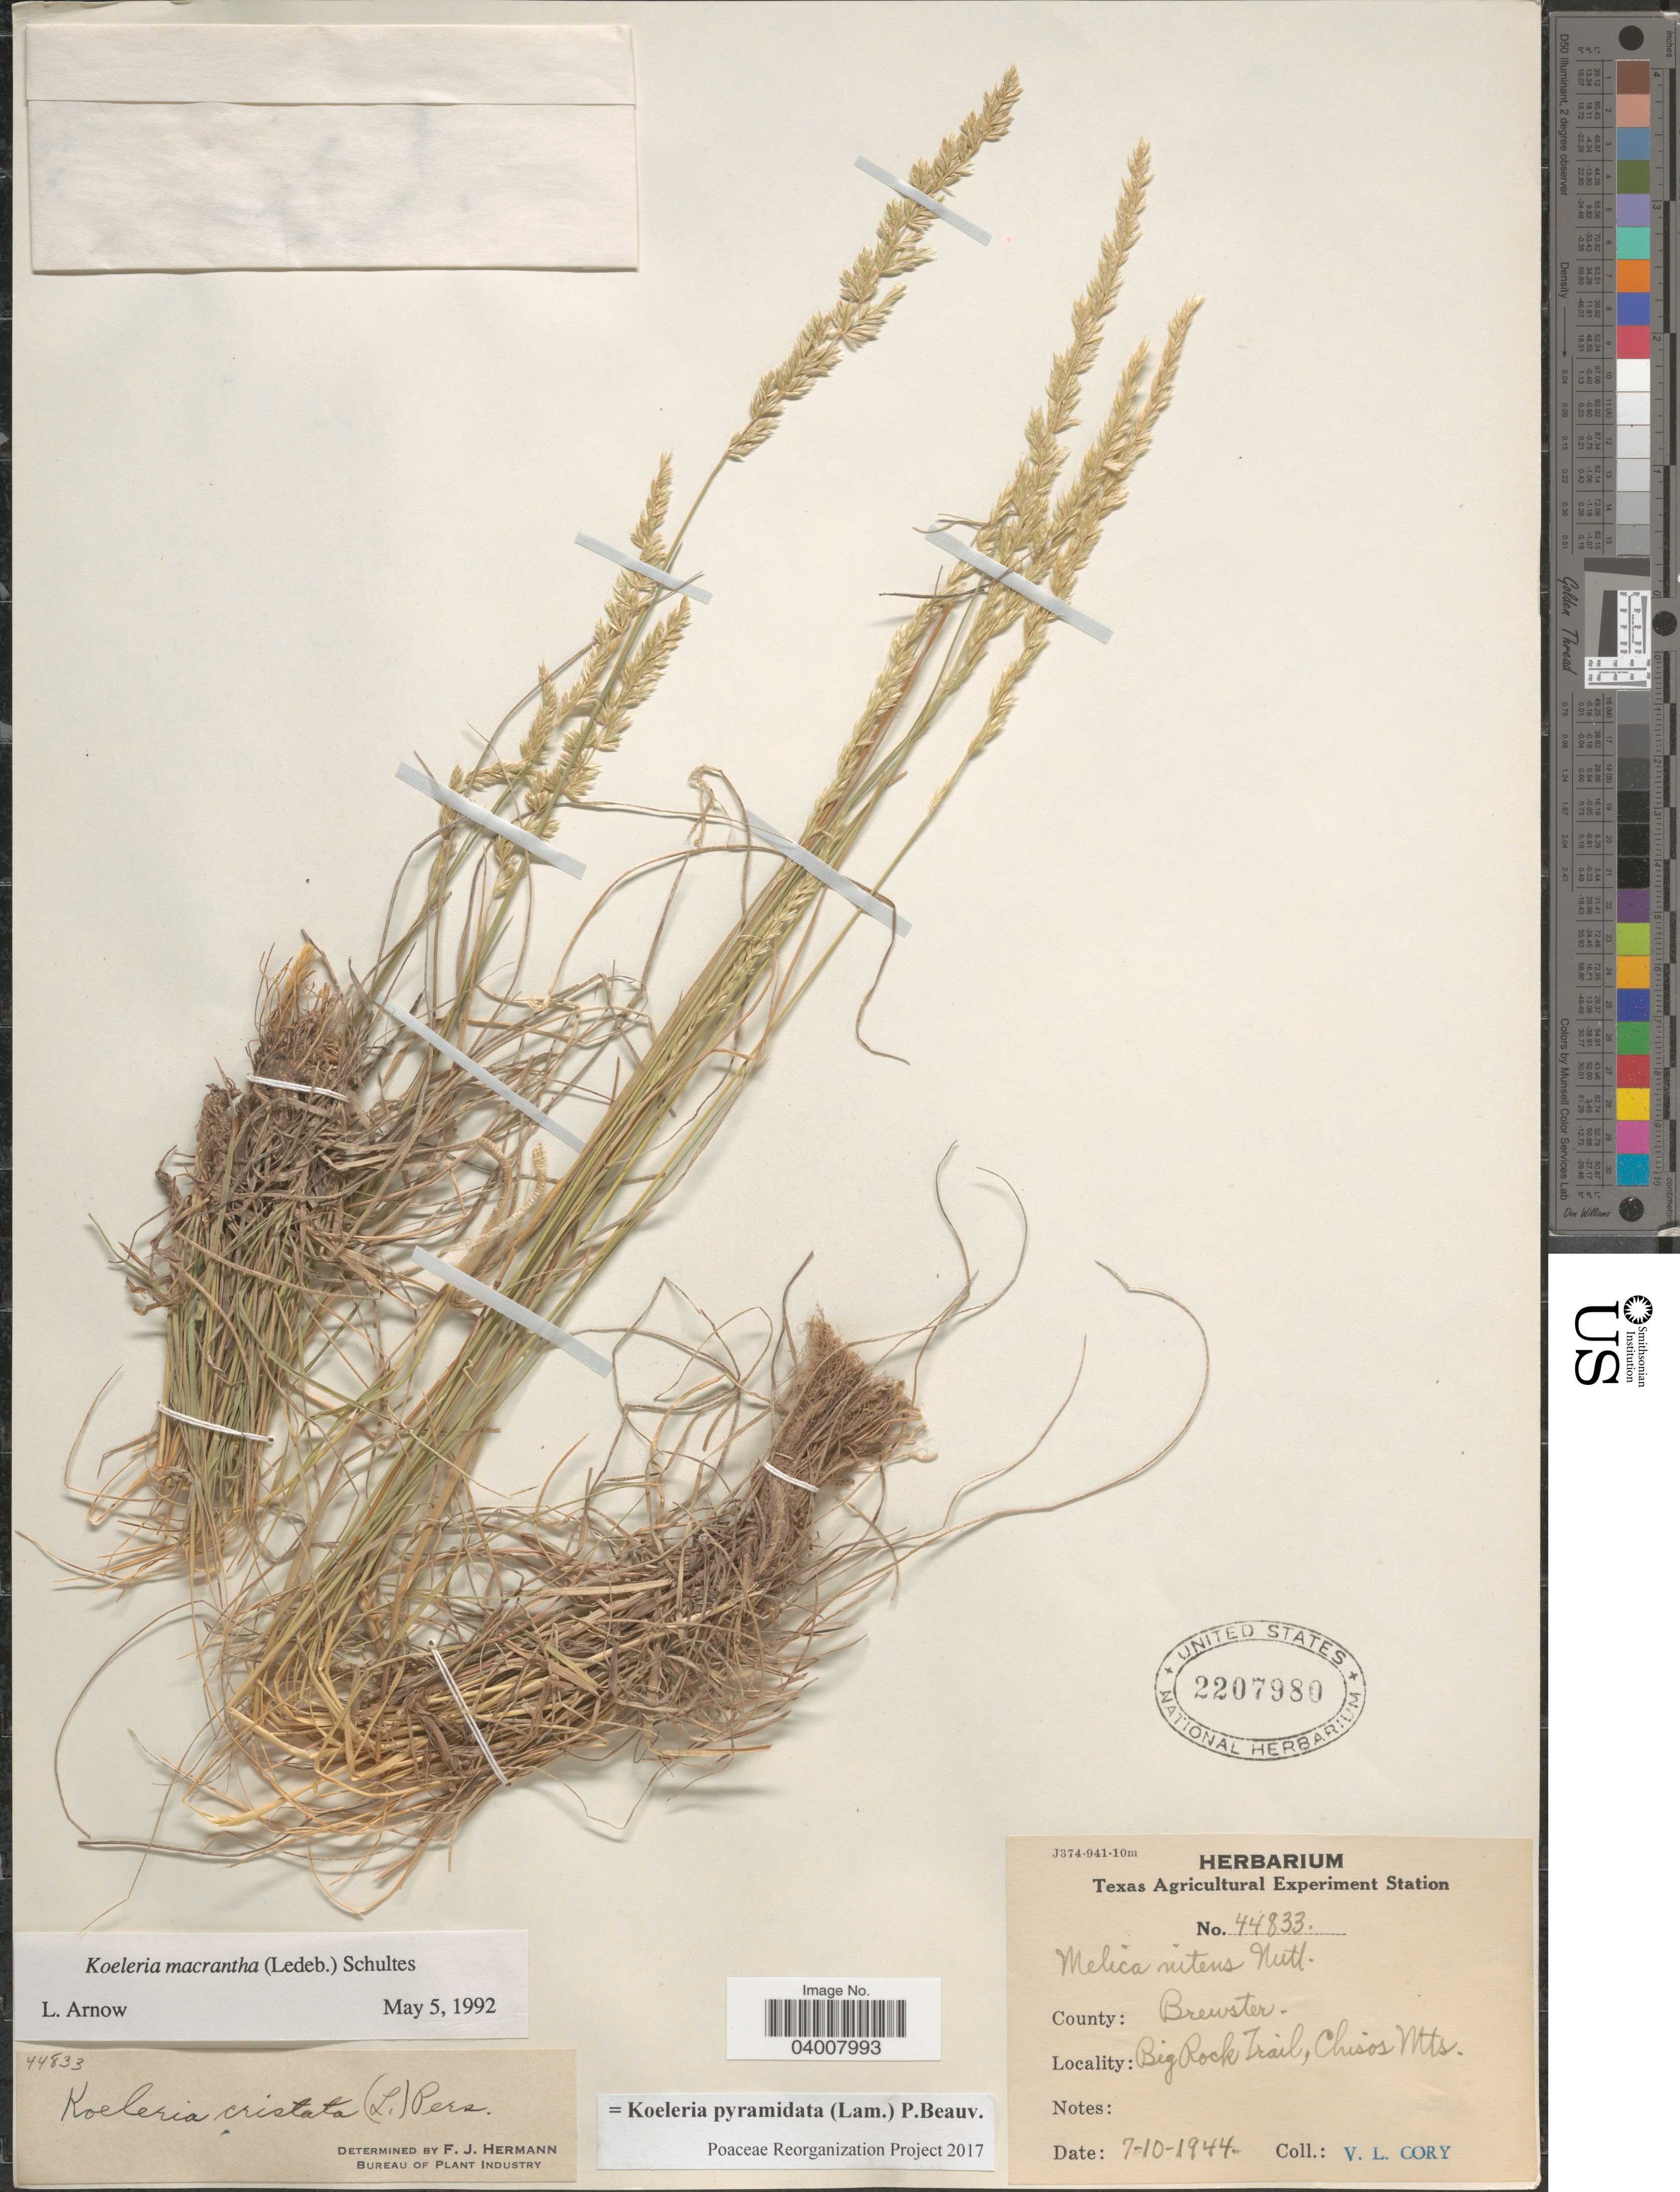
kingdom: Plantae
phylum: Tracheophyta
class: Liliopsida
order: Poales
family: Poaceae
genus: Koeleria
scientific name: Koeleria pyramidata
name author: (Lam.) P. Beauv.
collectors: V. Cory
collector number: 44833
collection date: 1944-07-10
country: United States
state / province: Texas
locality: County: Brewster. Big Rock Trail, Chisos Mts.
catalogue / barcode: US 2207980